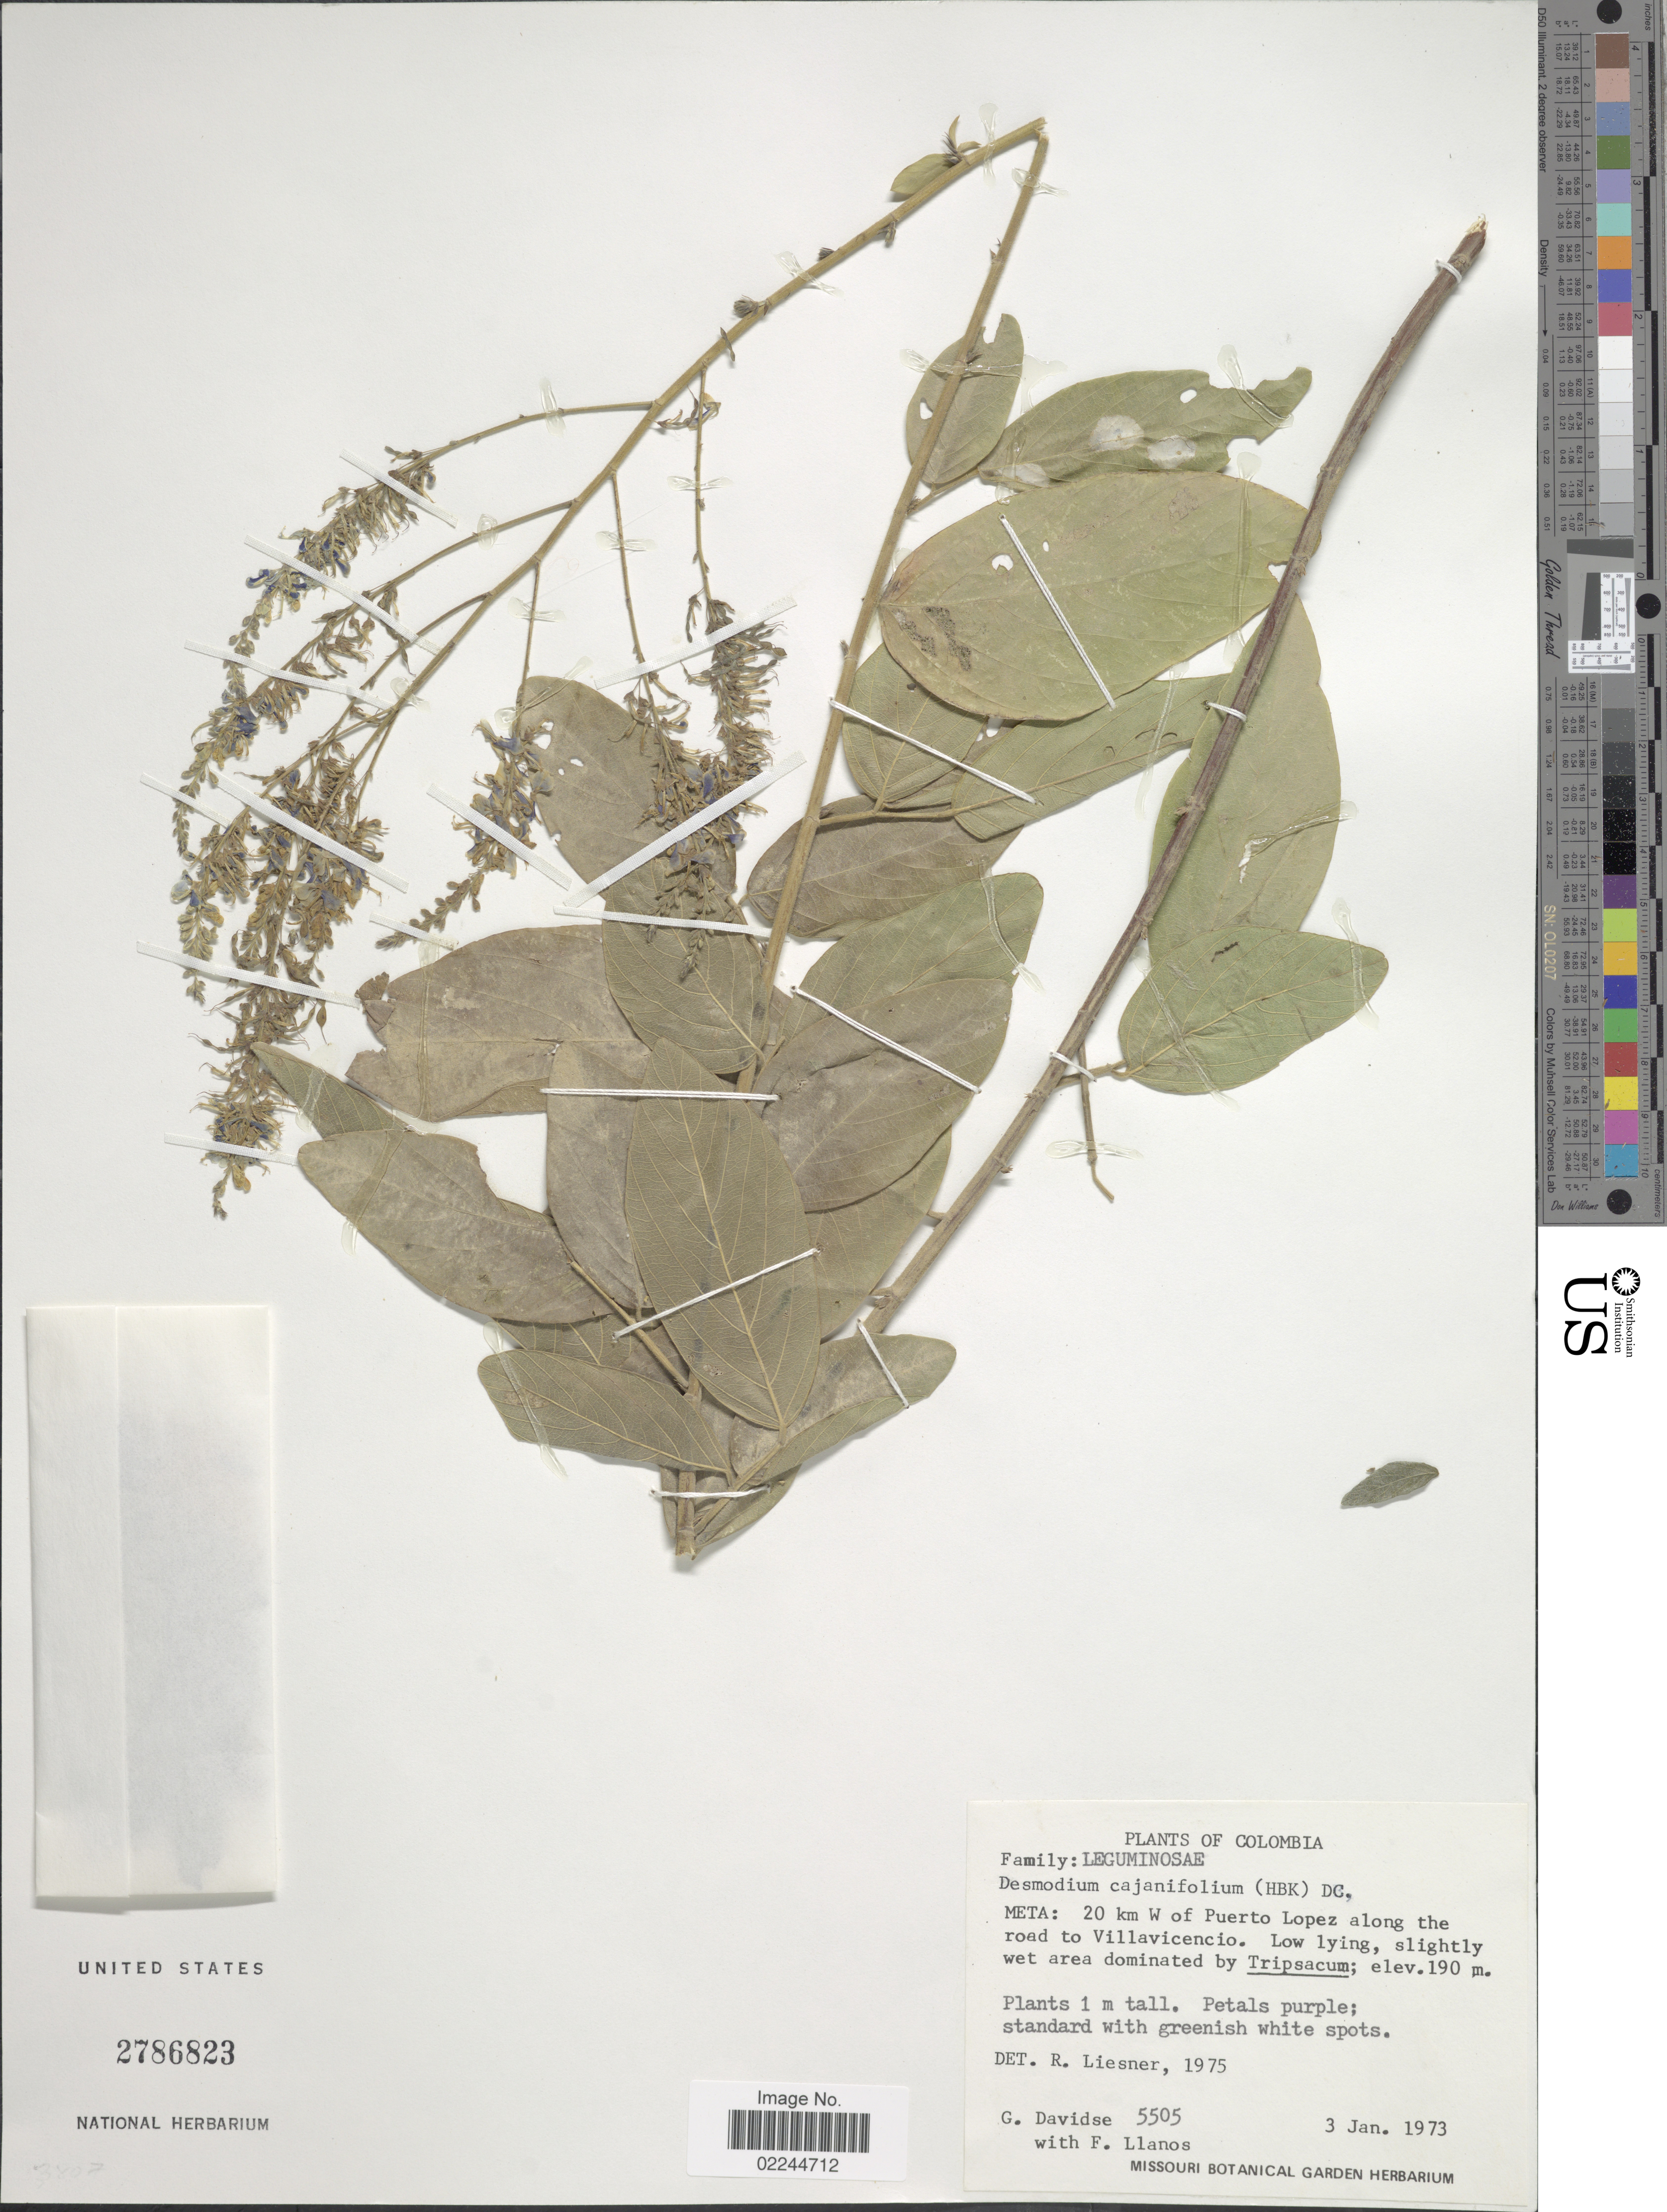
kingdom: Plantae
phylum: Tracheophyta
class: Magnoliopsida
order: Fabales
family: Fabaceae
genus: Desmodium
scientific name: Desmodium cajanifolium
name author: (Kunth) DC.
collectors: G. Davidse & F. Llanos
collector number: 5505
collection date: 1973-01-03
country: Colombia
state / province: Meta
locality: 20 km W of Puerto Lopes along the road to Villavicencio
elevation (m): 190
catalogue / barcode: US 2786823